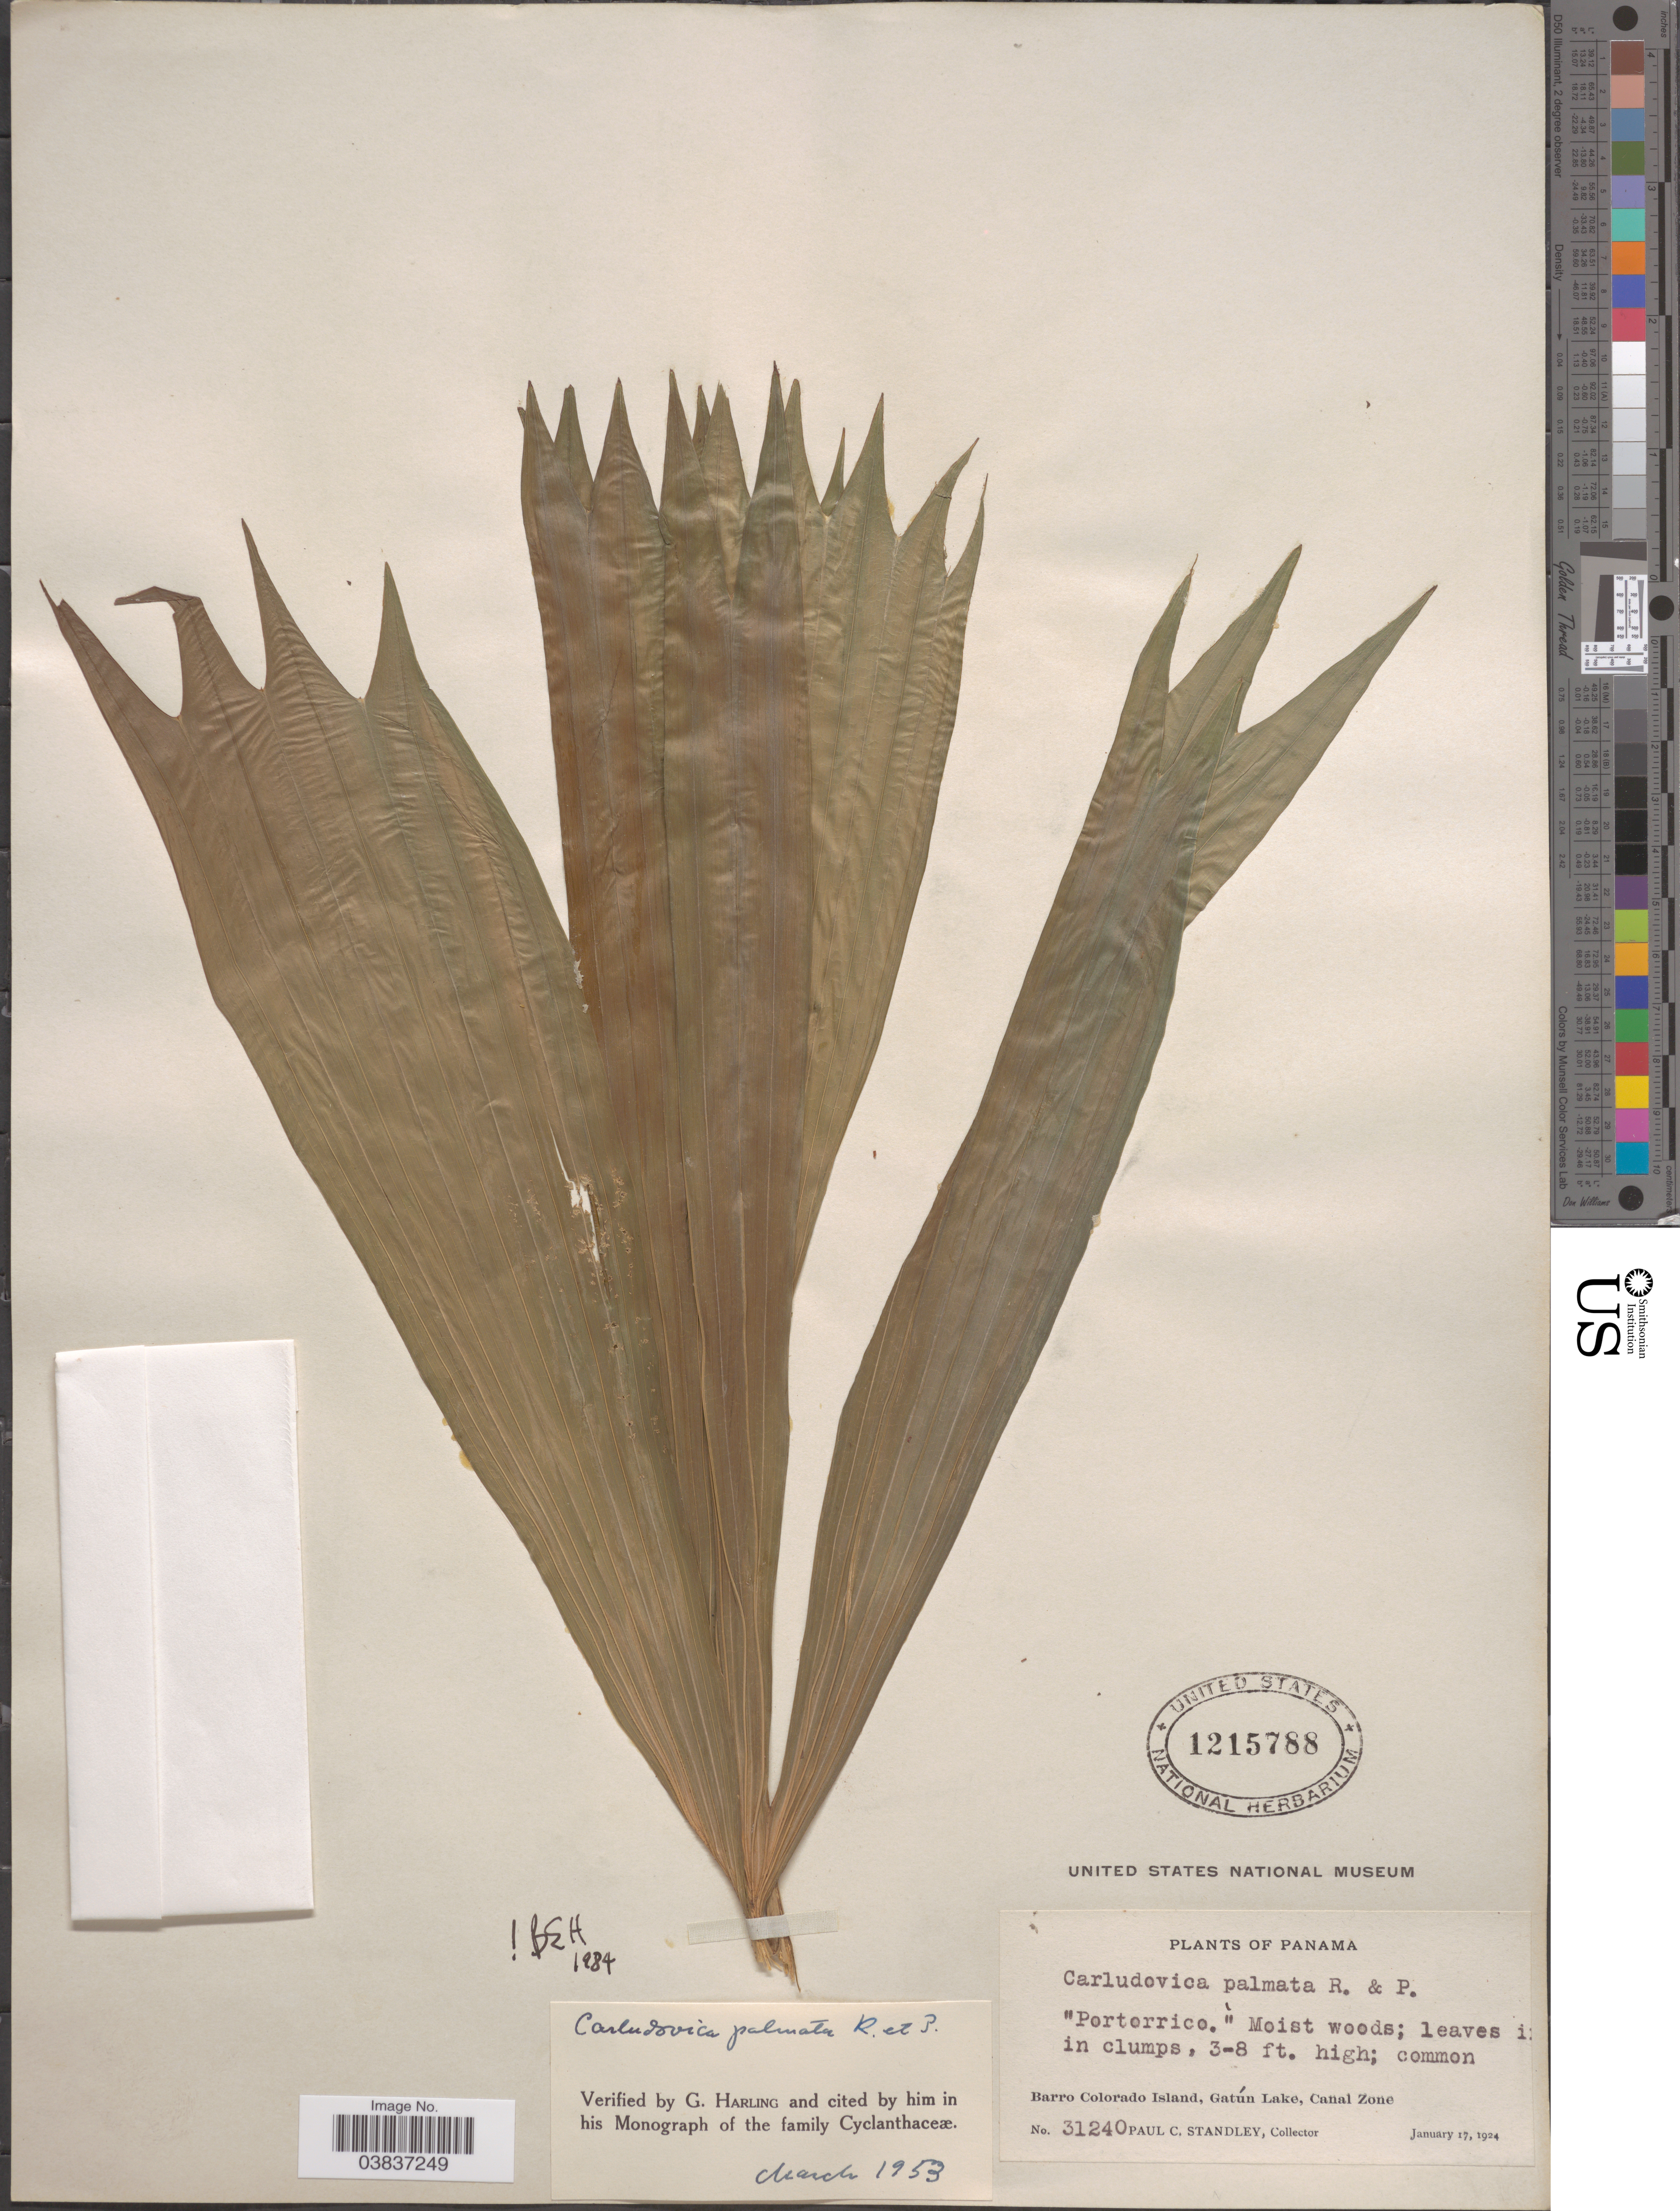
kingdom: Plantae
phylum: Tracheophyta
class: Liliopsida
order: Pandanales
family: Cyclanthaceae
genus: Carludovica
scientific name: Carludovica palmata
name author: Ruiz & Pav.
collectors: P. C. Standley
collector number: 31240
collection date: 1924-01-17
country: Panama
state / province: Panamá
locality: Barro Colorado Island, Gatún Lake, Canal Zone.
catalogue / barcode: US 1215788